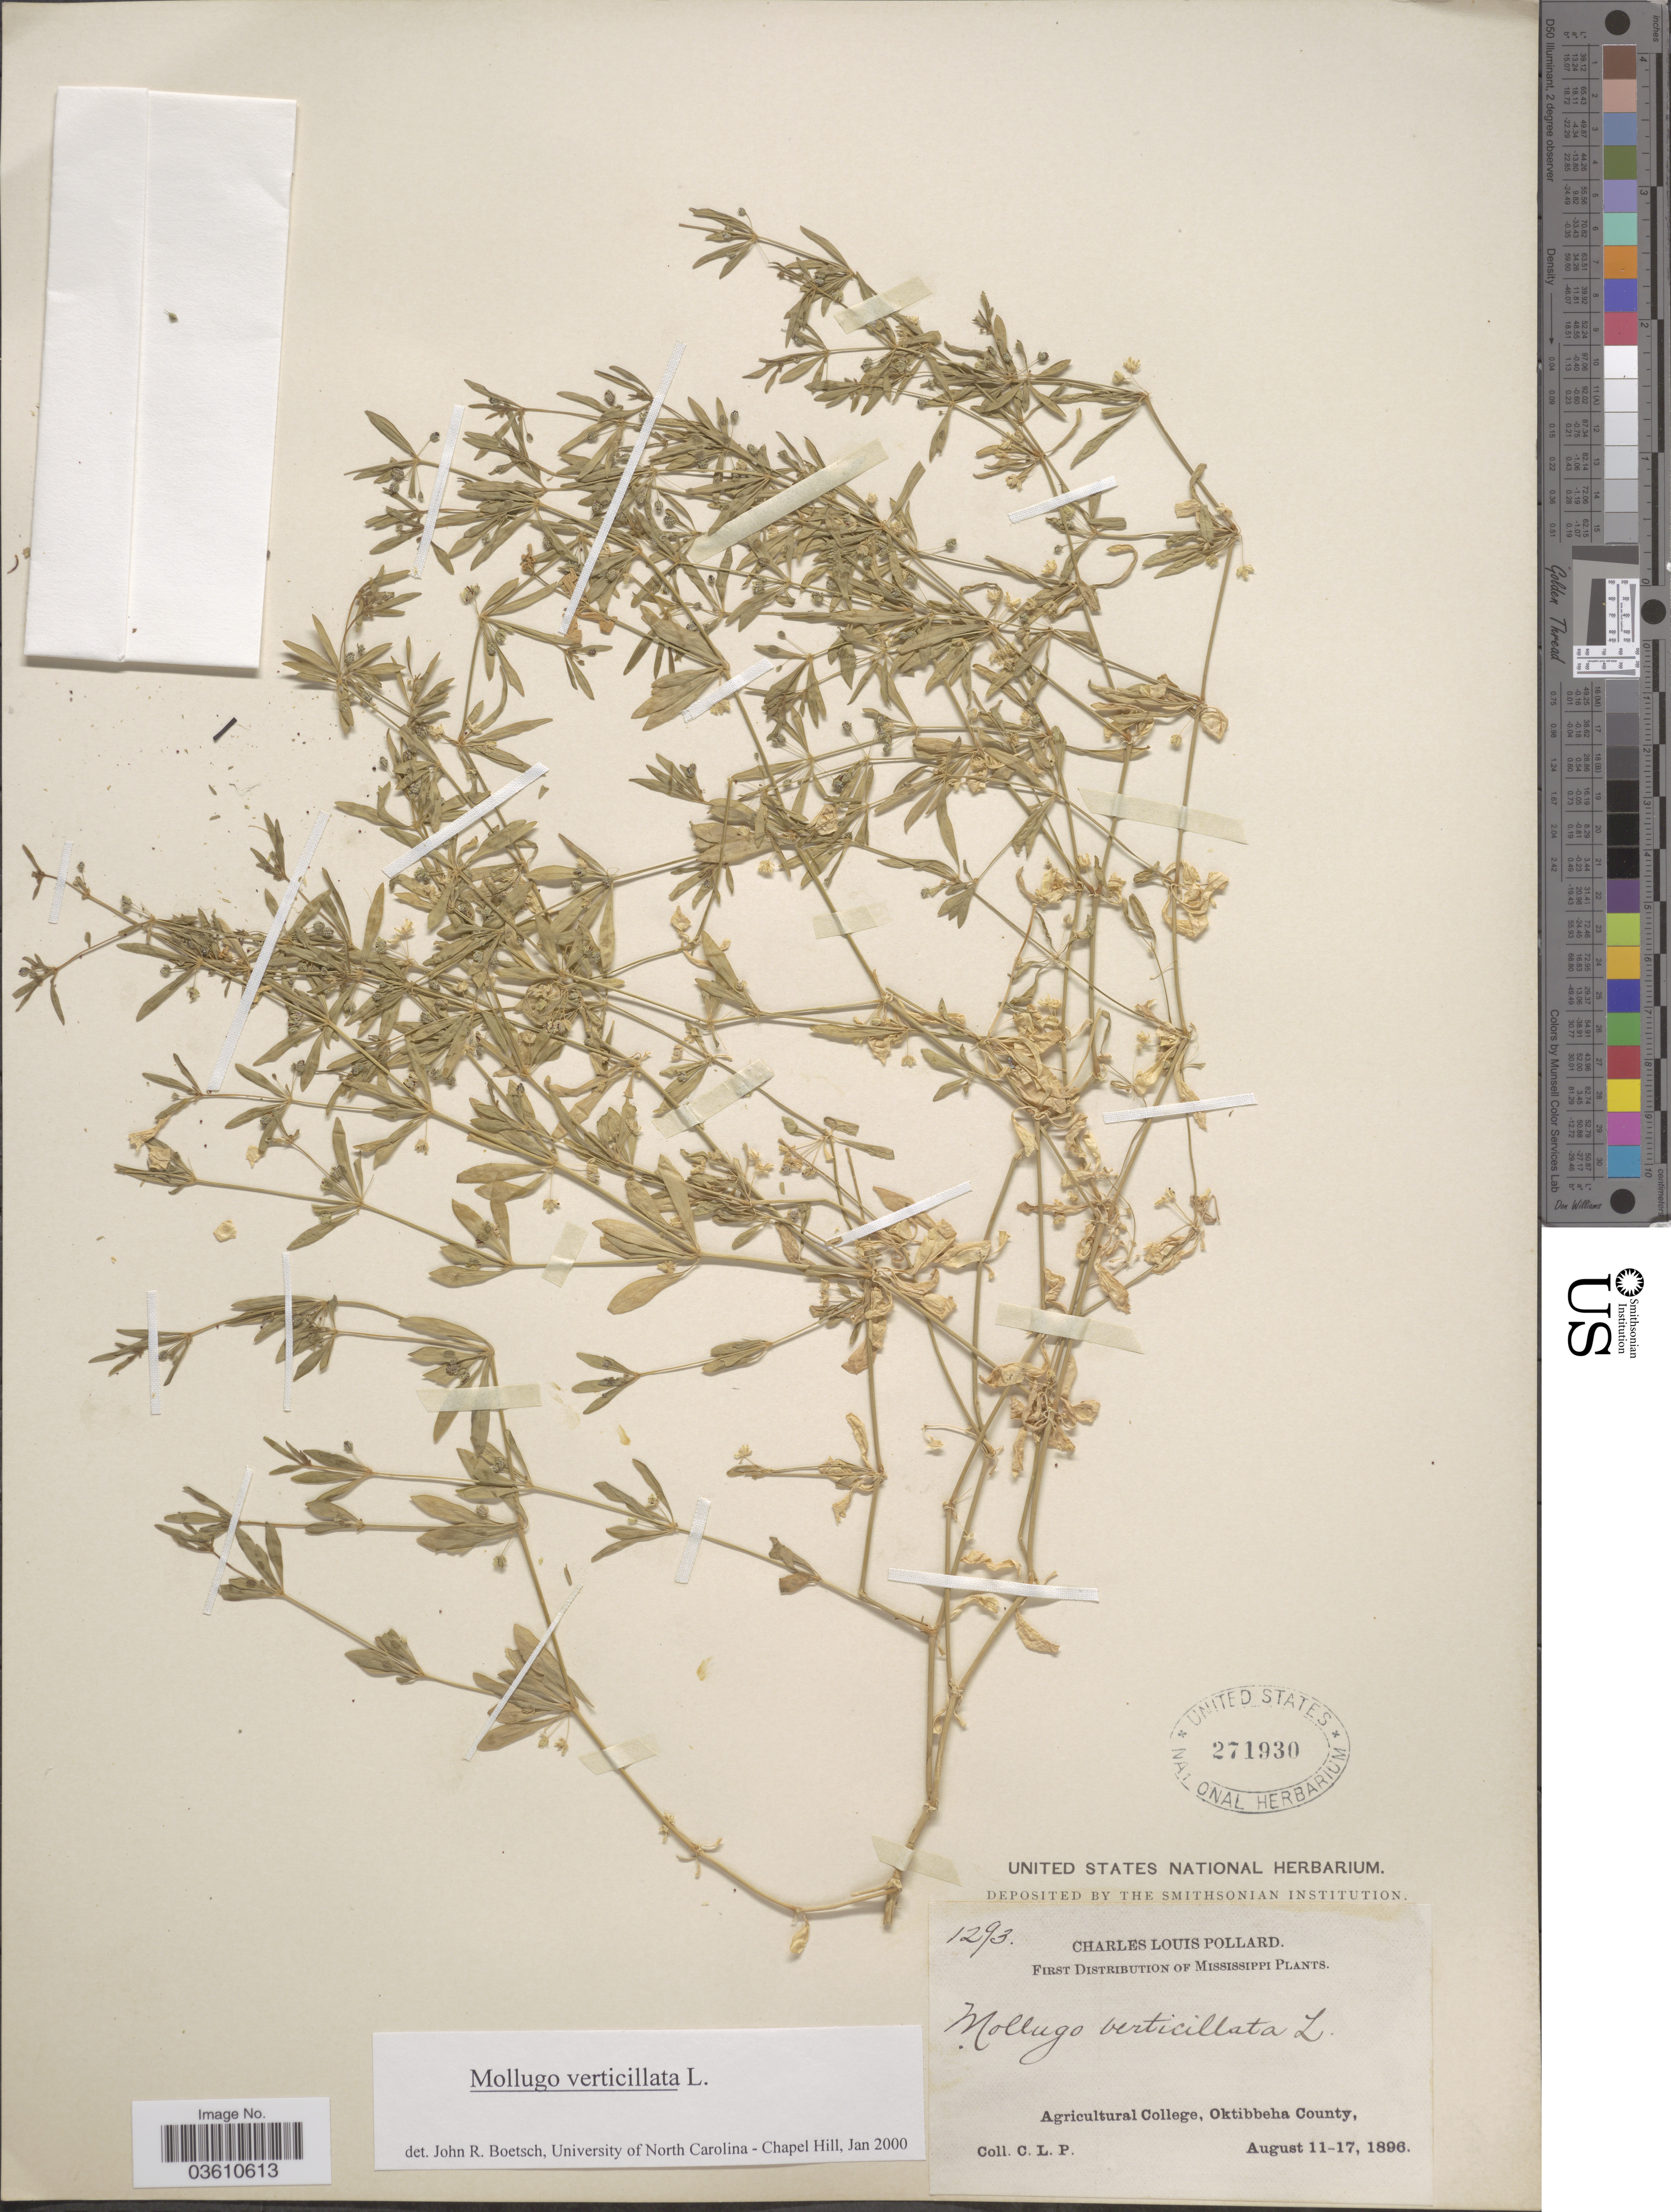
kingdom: Plantae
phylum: Tracheophyta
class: Magnoliopsida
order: Caryophyllales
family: Molluginaceae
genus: Mollugo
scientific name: Mollugo verticillata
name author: L.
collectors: C. L. Pollard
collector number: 1293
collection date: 1896-08-11/1896-08-17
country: United States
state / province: Mississippi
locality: Agricultural College, Oktibbeha County.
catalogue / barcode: US 271930